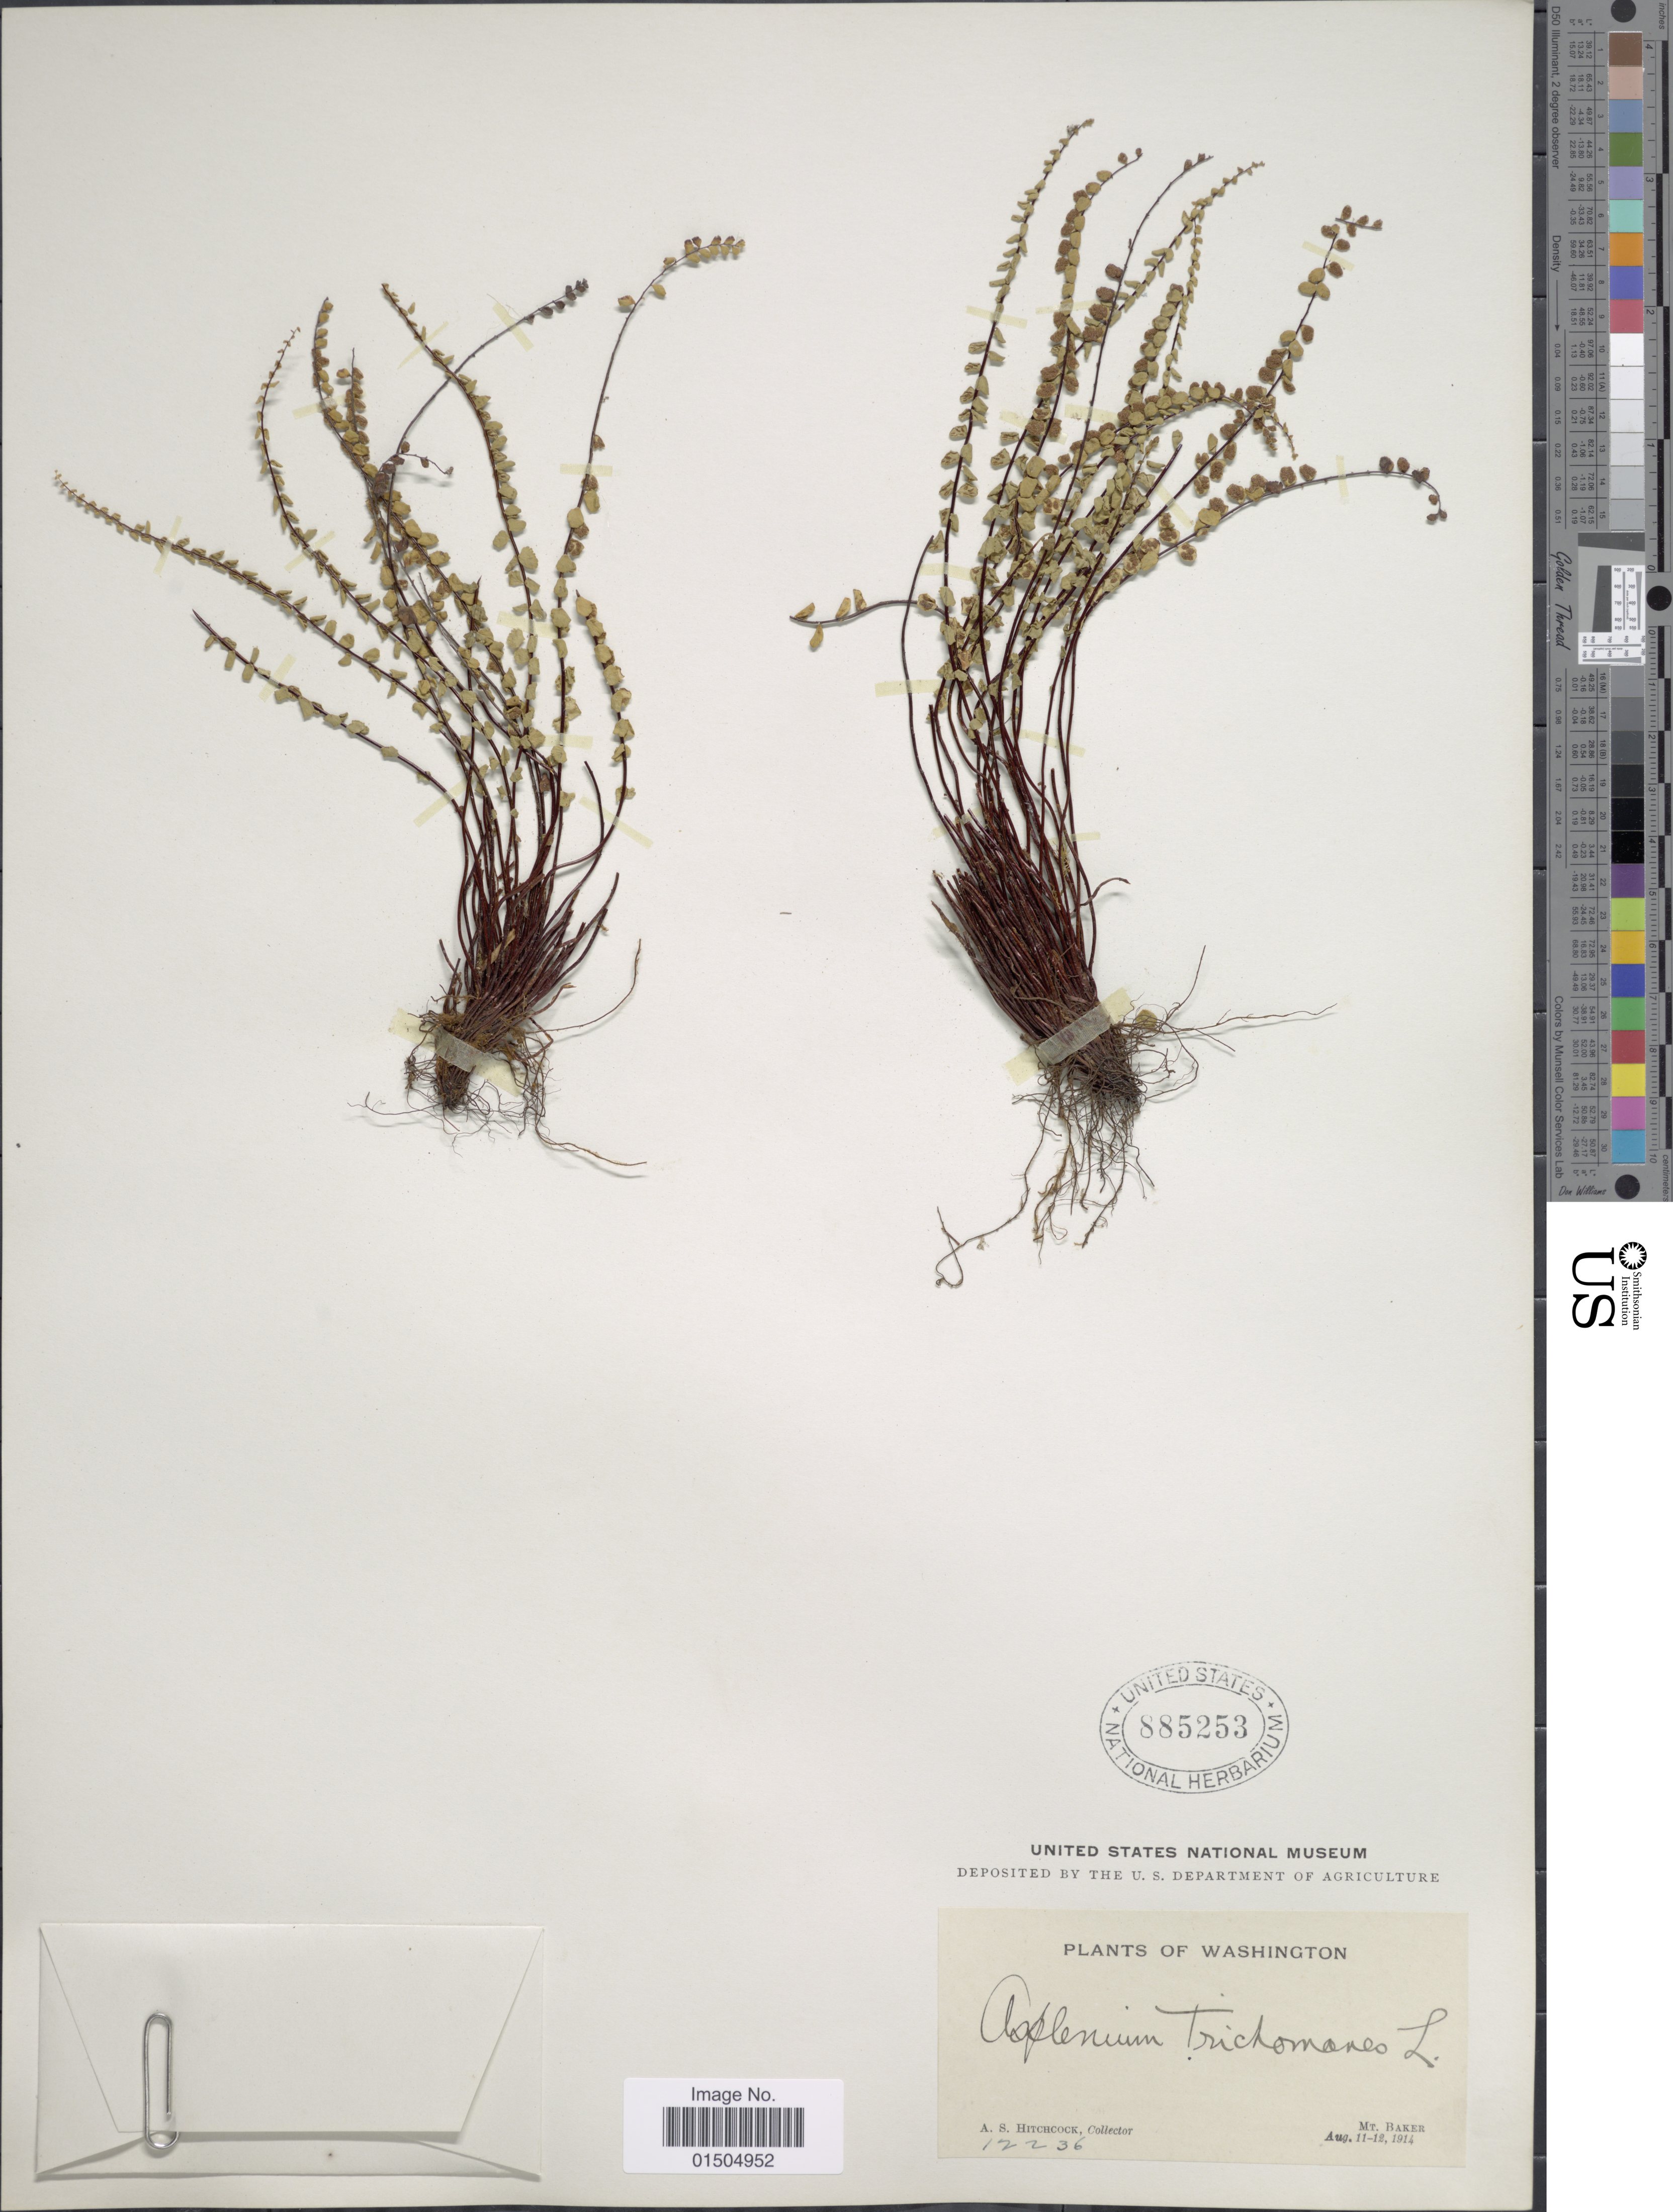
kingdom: Plantae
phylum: Tracheophyta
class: Polypodiopsida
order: Polypodiales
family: Aspleniaceae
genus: Asplenium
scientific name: Asplenium trichomanes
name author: L.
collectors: A. S. Hitchcock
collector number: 12236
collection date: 1914-08-11/1914-08-12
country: United States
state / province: Washington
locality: Mt. Baker.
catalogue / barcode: US 885253